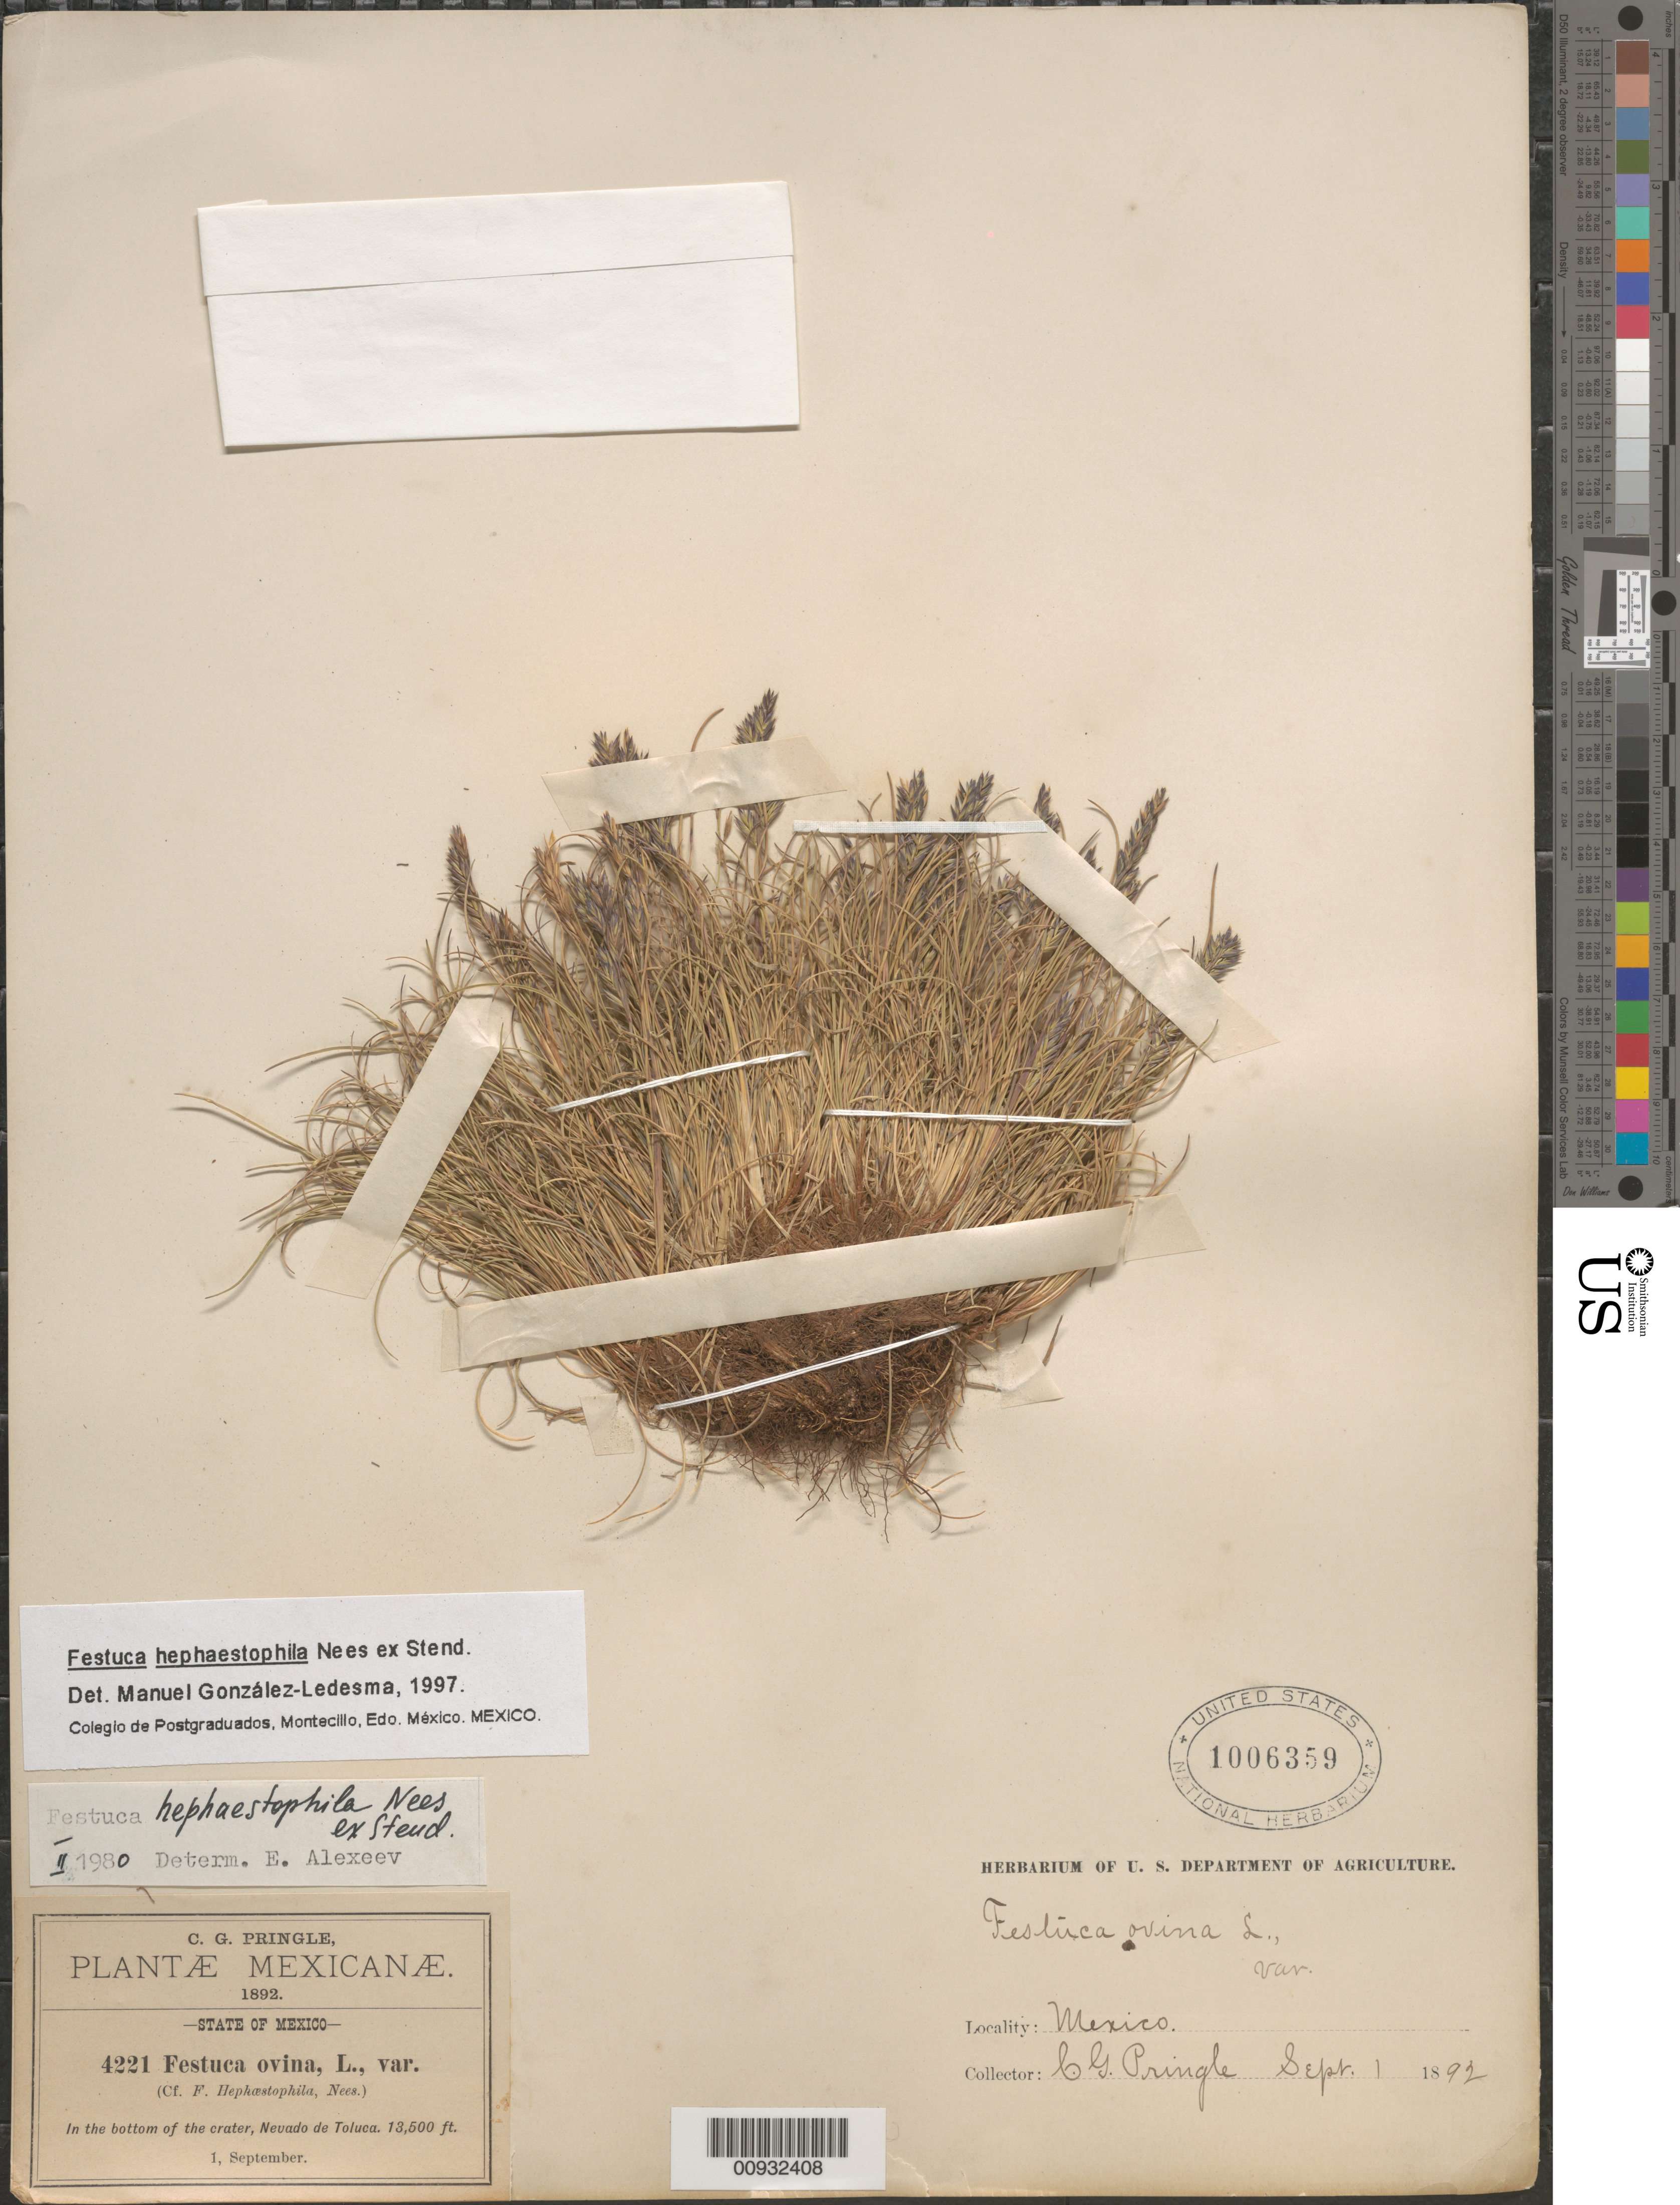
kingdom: Plantae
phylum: Tracheophyta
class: Liliopsida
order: Poales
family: Poaceae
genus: Festuca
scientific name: Festuca hephaestophila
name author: Nees ex Steud.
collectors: C. G. Pringle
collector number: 4221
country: Mexico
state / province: México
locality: Nevado de Toluca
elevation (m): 4115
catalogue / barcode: US 1006359